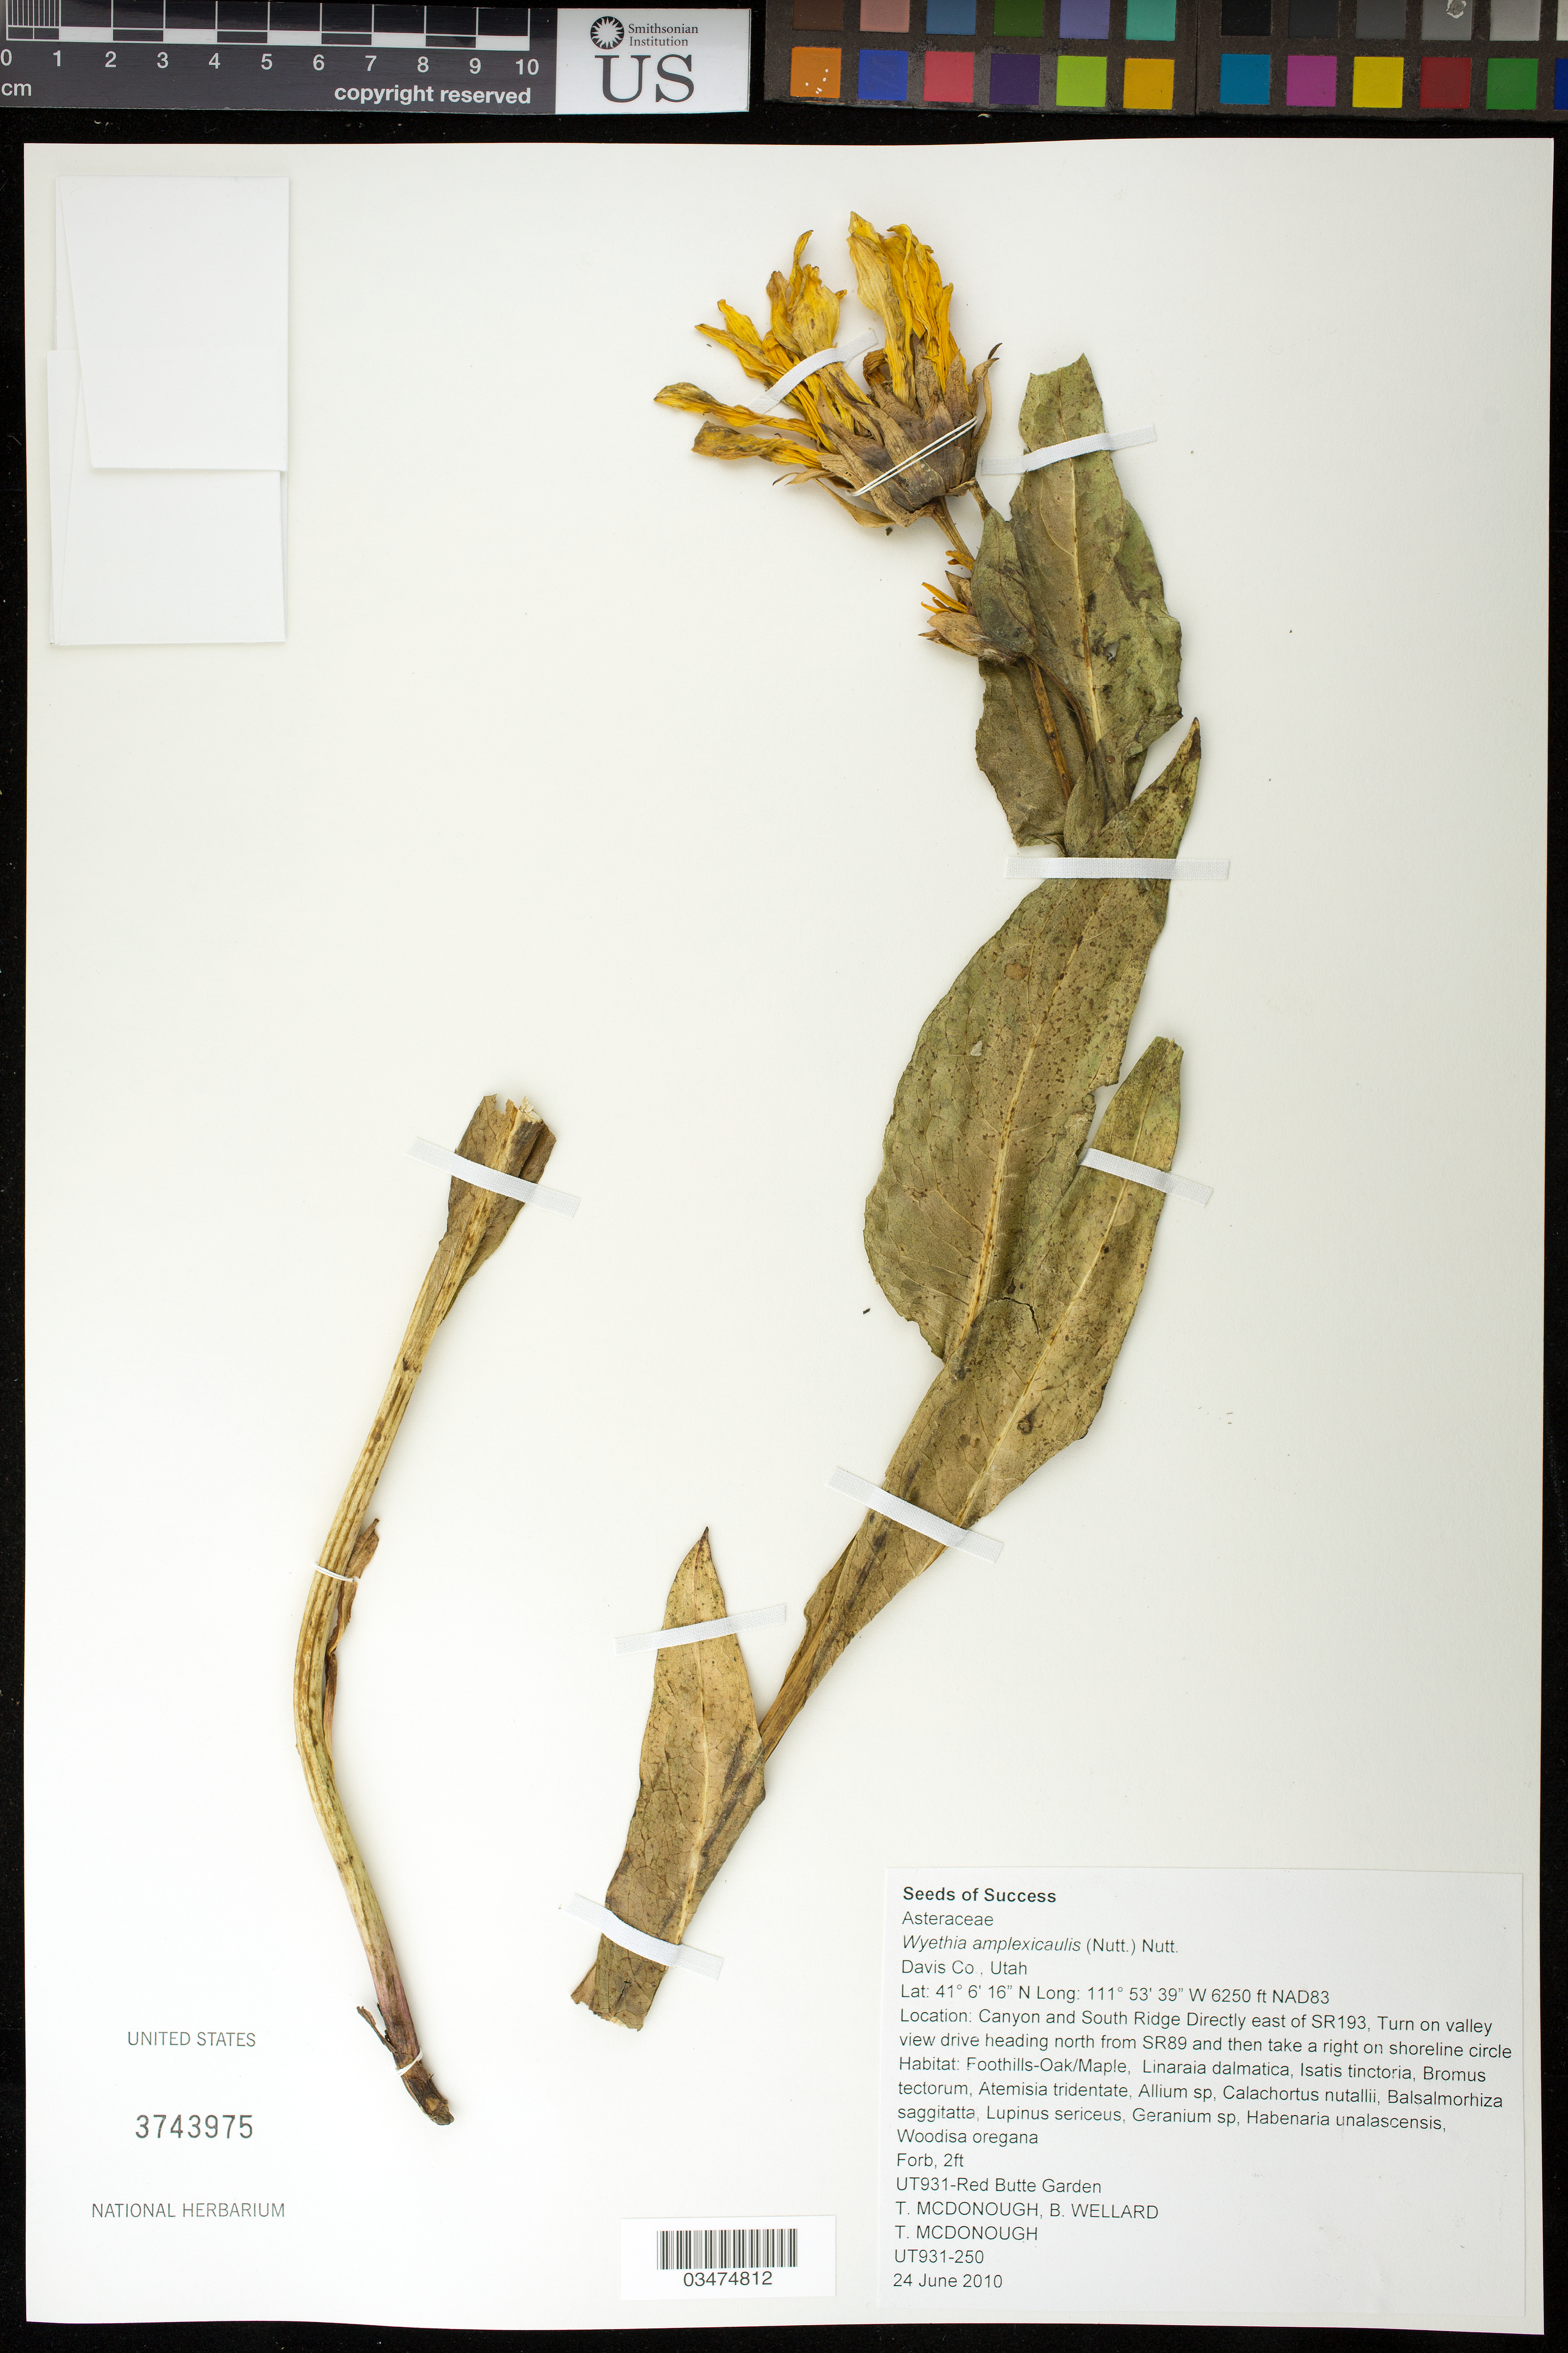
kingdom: Plantae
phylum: Tracheophyta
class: Magnoliopsida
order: Asterales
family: Asteraceae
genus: Wyethia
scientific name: Wyethia amplexicaulis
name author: Nutt.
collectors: T. McDonough & B. Wellard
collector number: UT931-250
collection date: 2010-06-24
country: United States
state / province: Utah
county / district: Davis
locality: Canyon and South Ridhe directly E of SR 193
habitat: Foothills-oak/ maple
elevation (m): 1905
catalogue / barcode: US 3743975